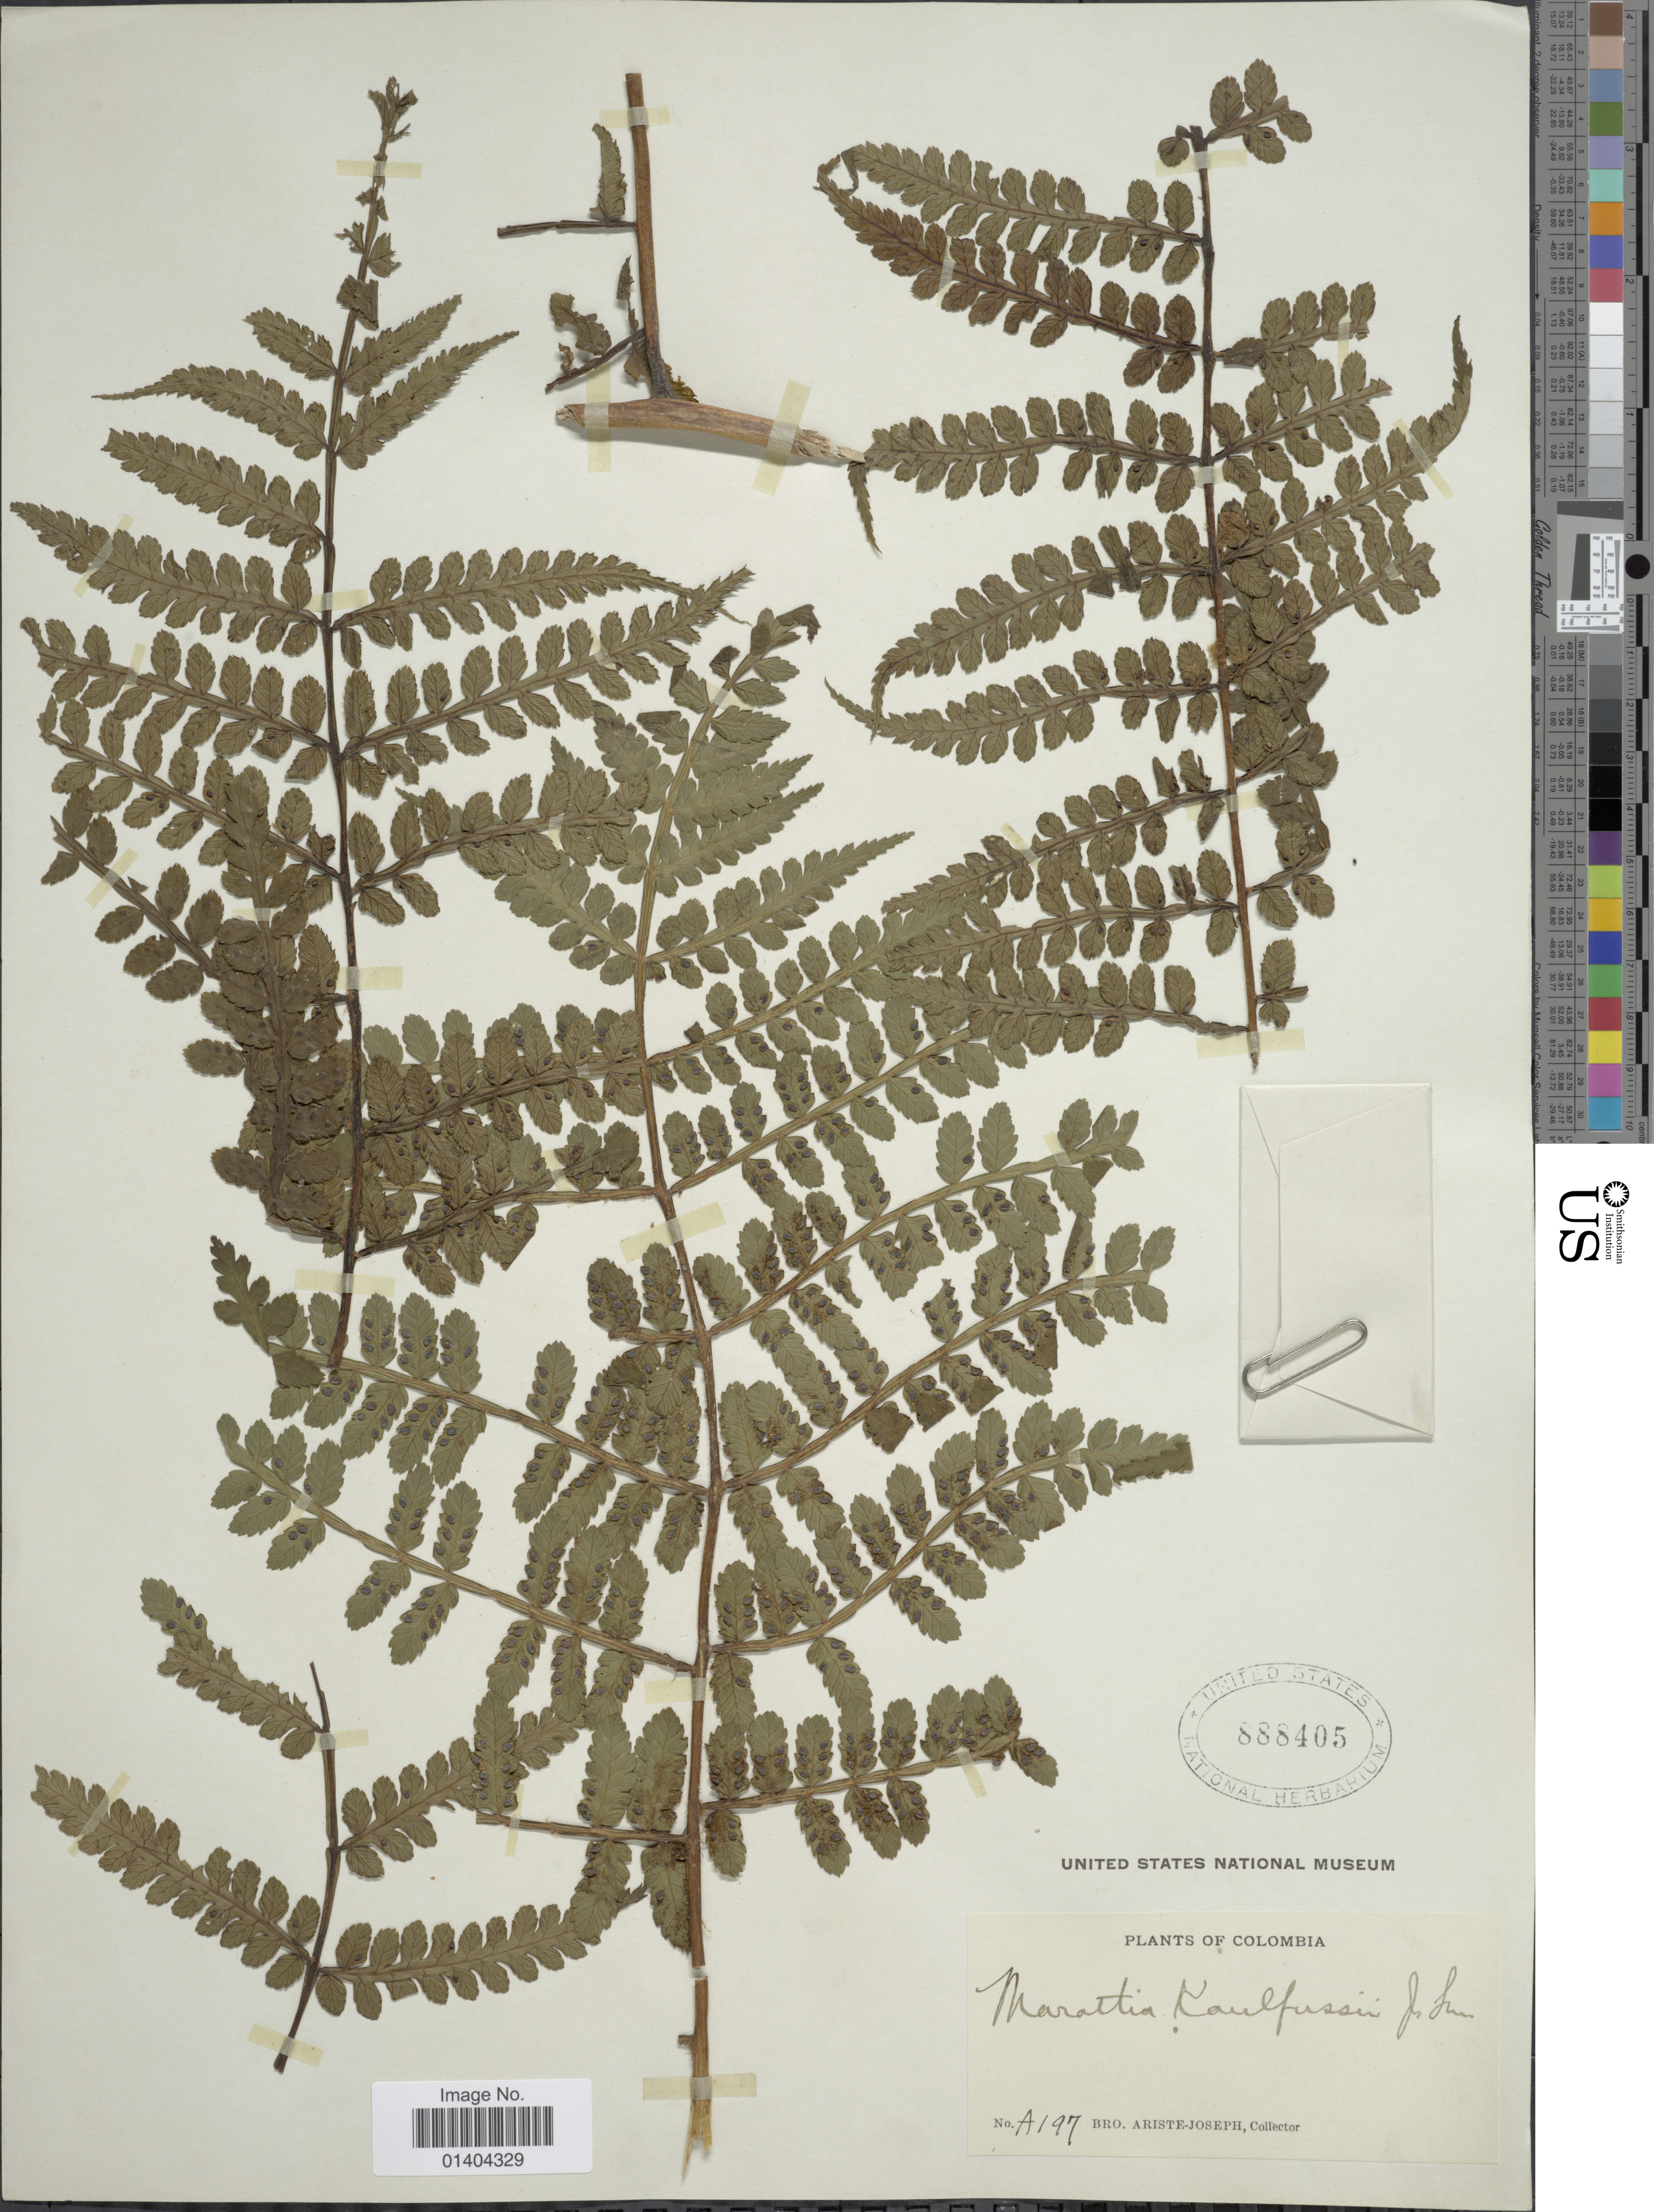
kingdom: Plantae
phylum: Tracheophyta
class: Polypodiopsida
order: Marattiales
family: Marattiaceae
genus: Marattia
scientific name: Marattia laevis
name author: Sm.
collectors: Bro. Ariste-Joseph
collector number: A197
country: Colombia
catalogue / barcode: US 888405